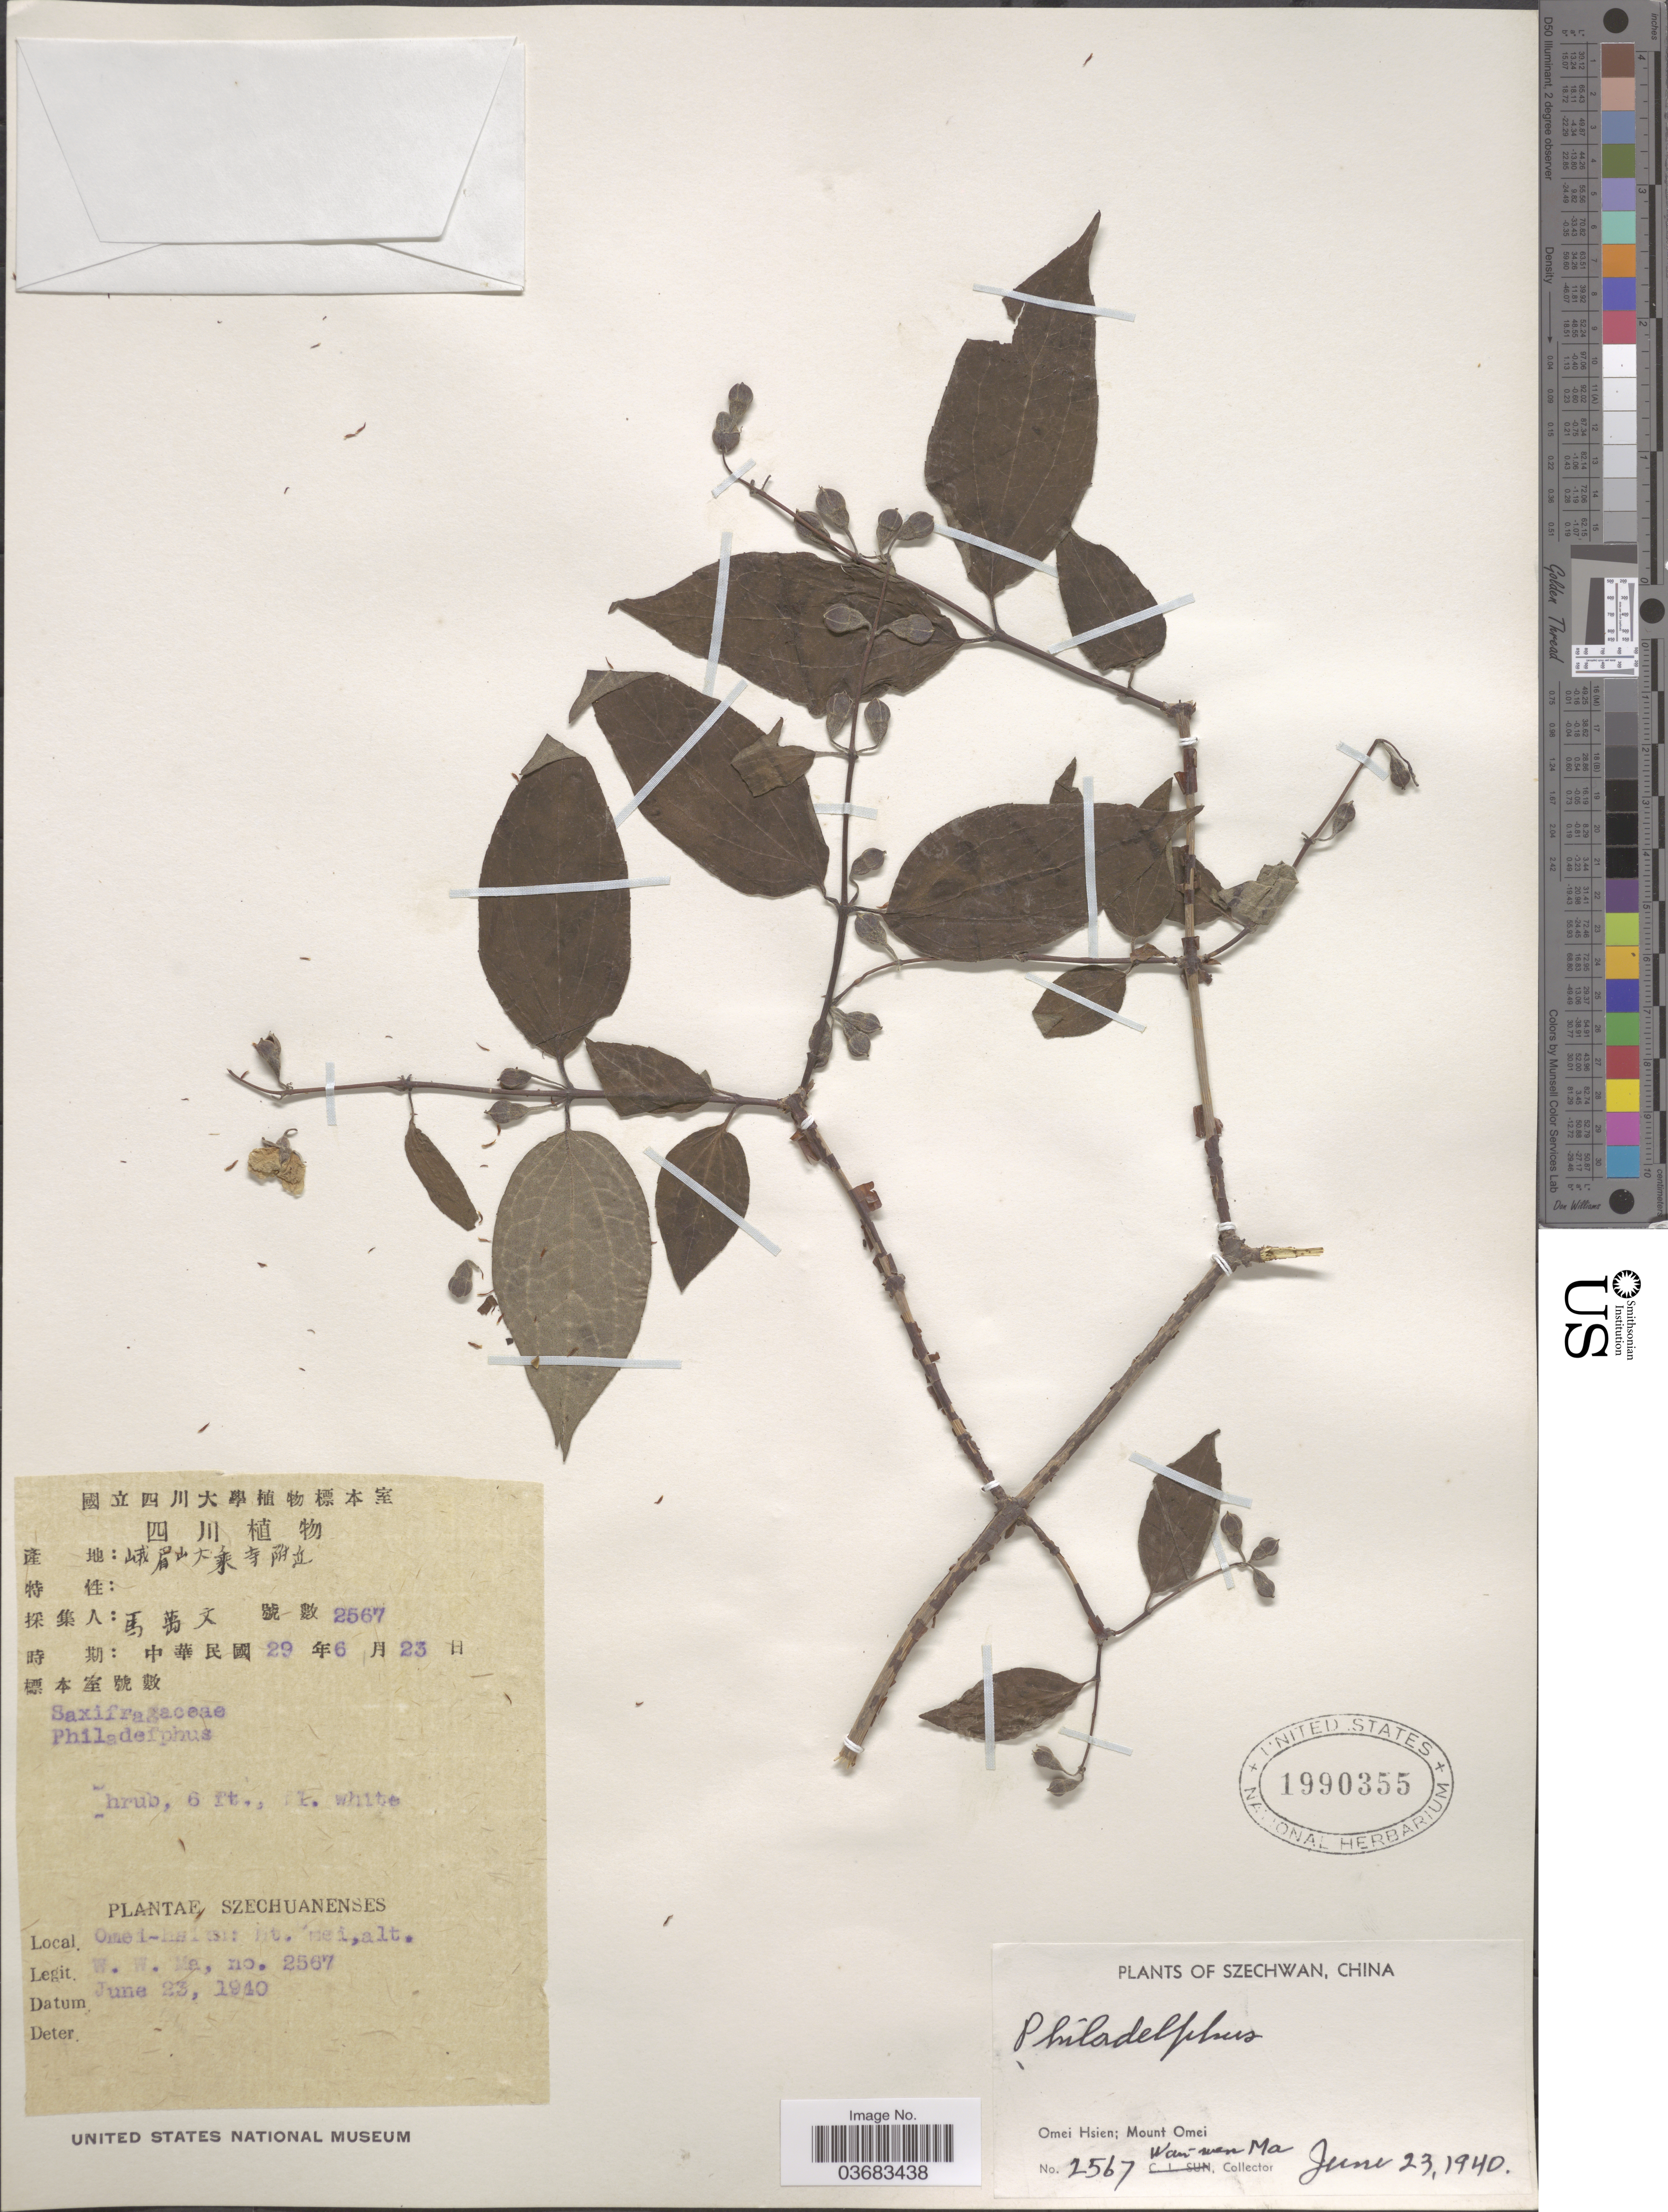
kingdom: Plantae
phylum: Tracheophyta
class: Magnoliopsida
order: Cornales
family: Hydrangeaceae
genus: Philadelphus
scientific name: Philadelphus sp.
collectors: W. Ma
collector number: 2567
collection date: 1940-06-23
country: China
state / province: Sichuan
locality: Szechwan. Omei Hsien; Mount Omei.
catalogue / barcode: US 1990355